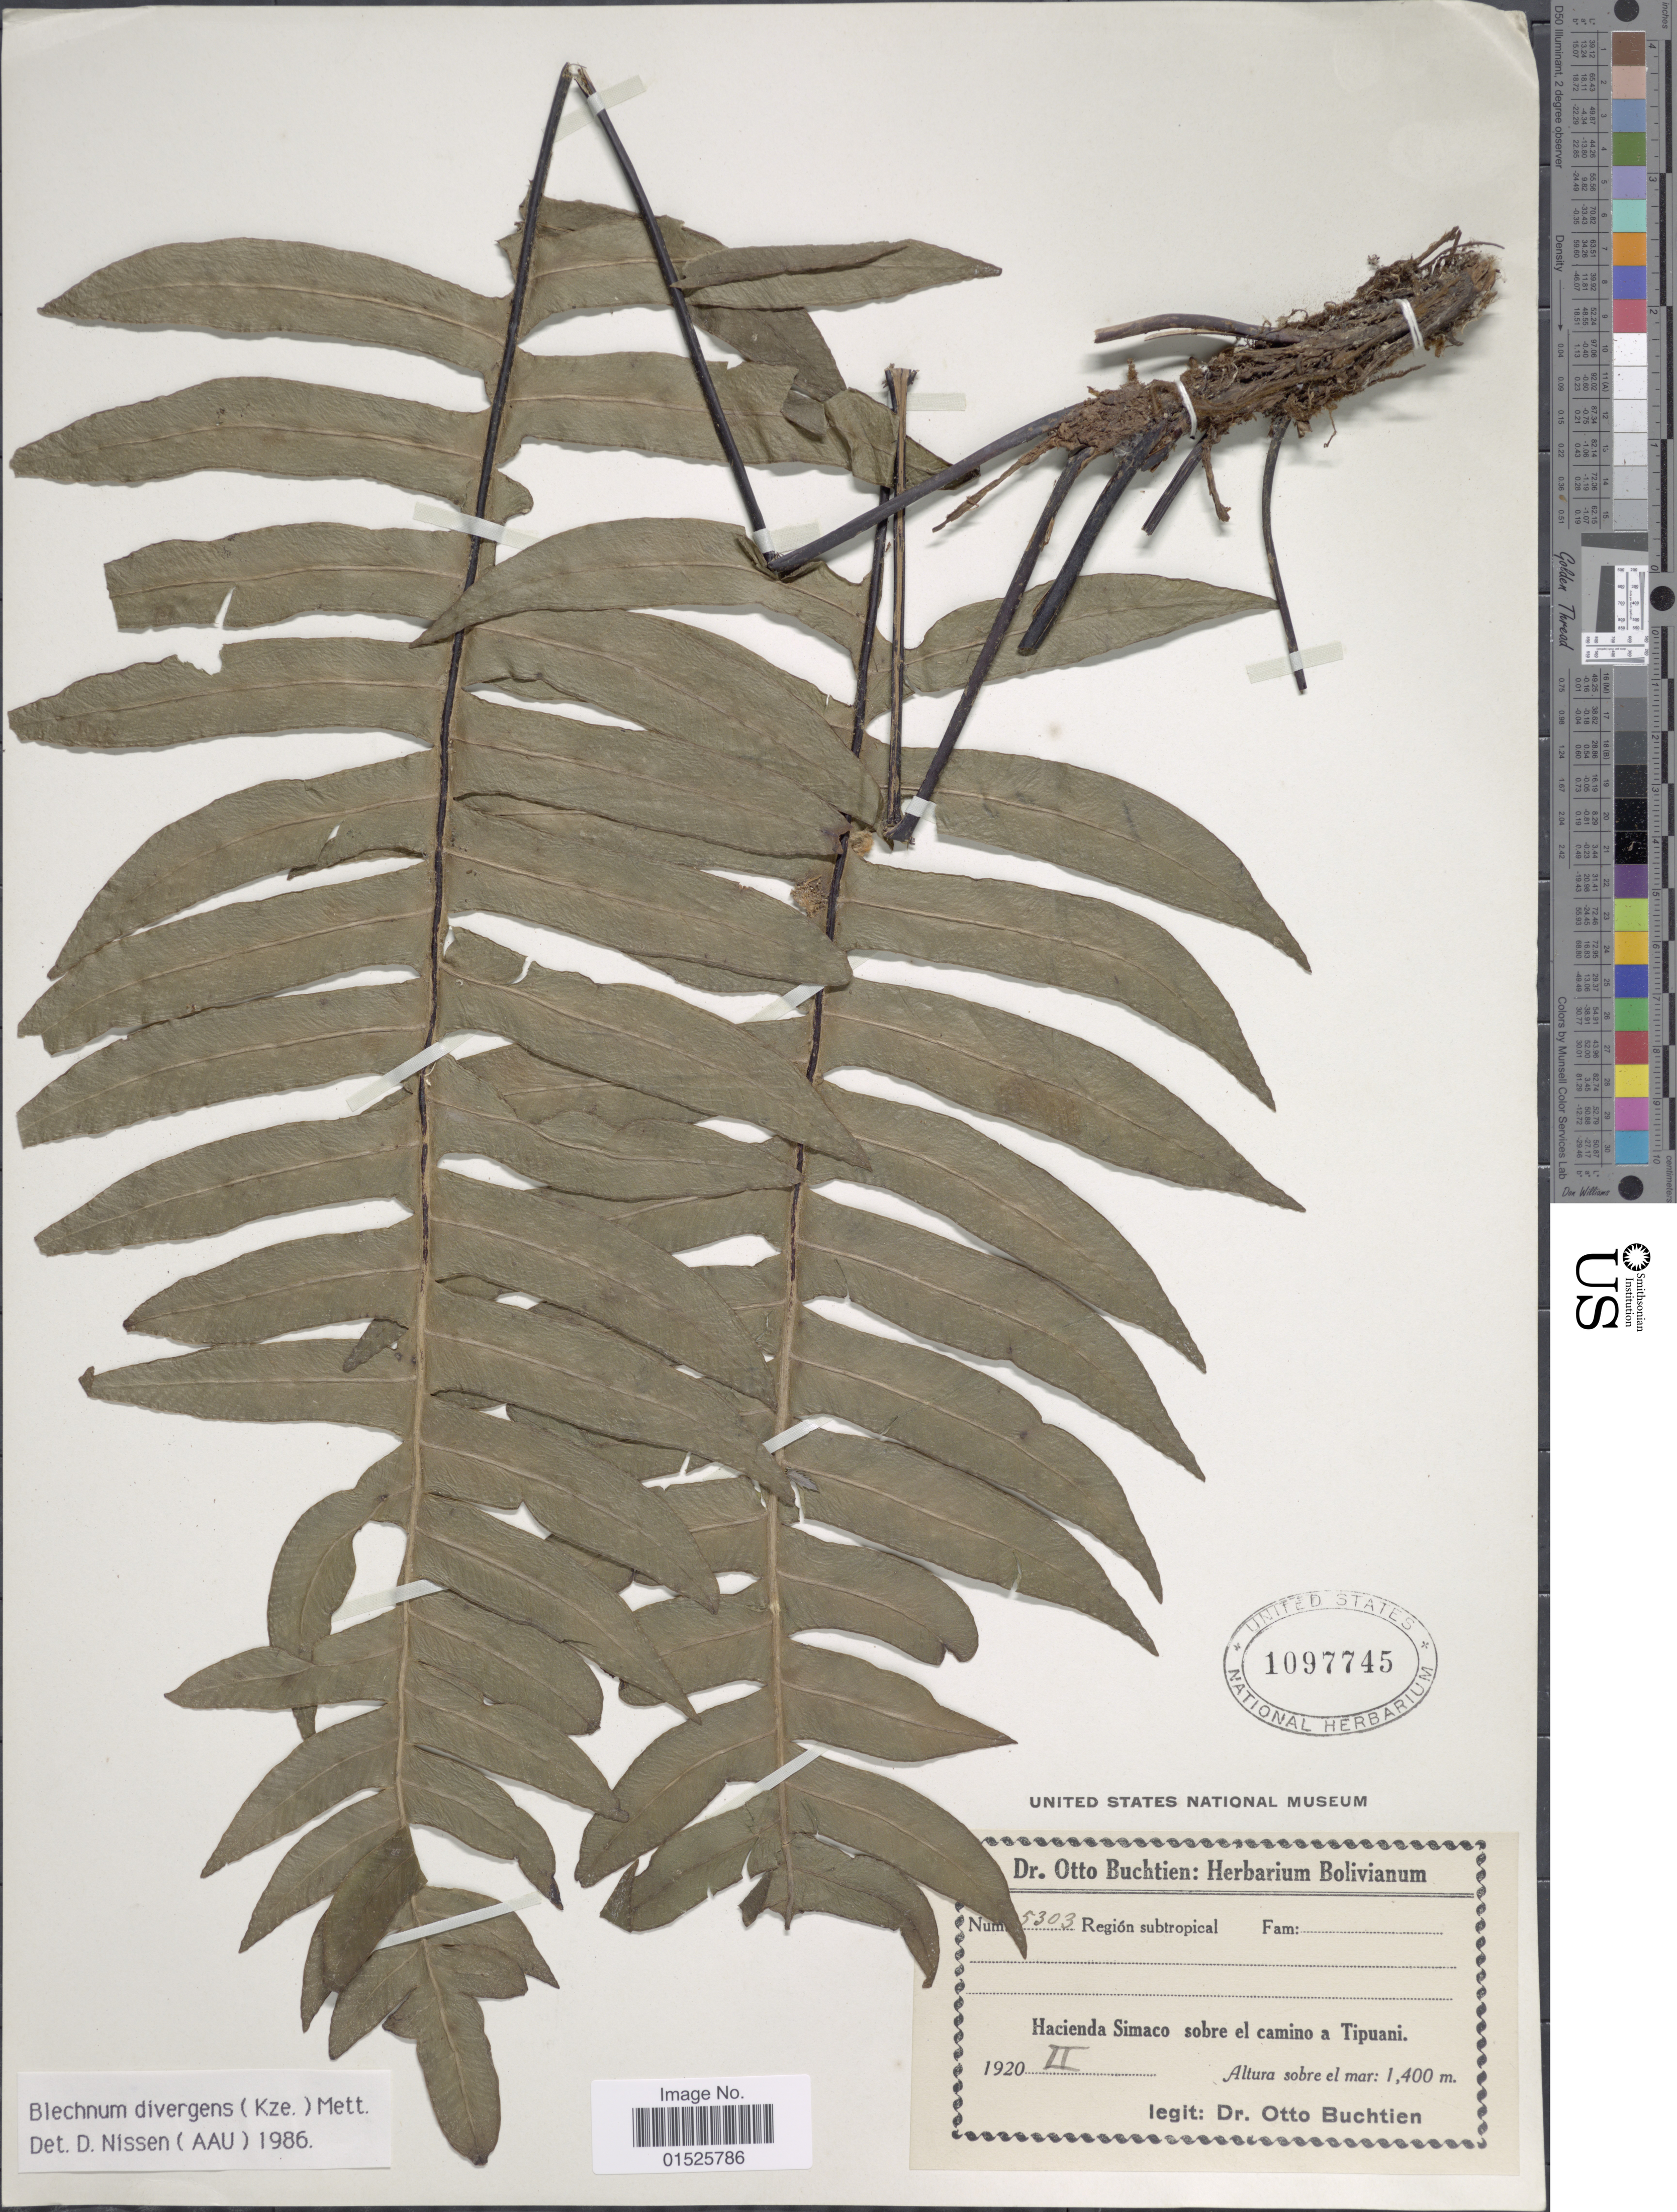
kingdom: Plantae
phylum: Tracheophyta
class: Polypodiopsida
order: Polypodiales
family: Blechnaceae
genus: Blechnum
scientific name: Blechnum divergens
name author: (Kunze) Mett.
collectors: O. Buchtien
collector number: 5303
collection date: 1920-02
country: Bolivia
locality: Región subtropical. Hacienda Simaco sobre el camino a Tipuani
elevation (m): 1400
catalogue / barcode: US 1097745